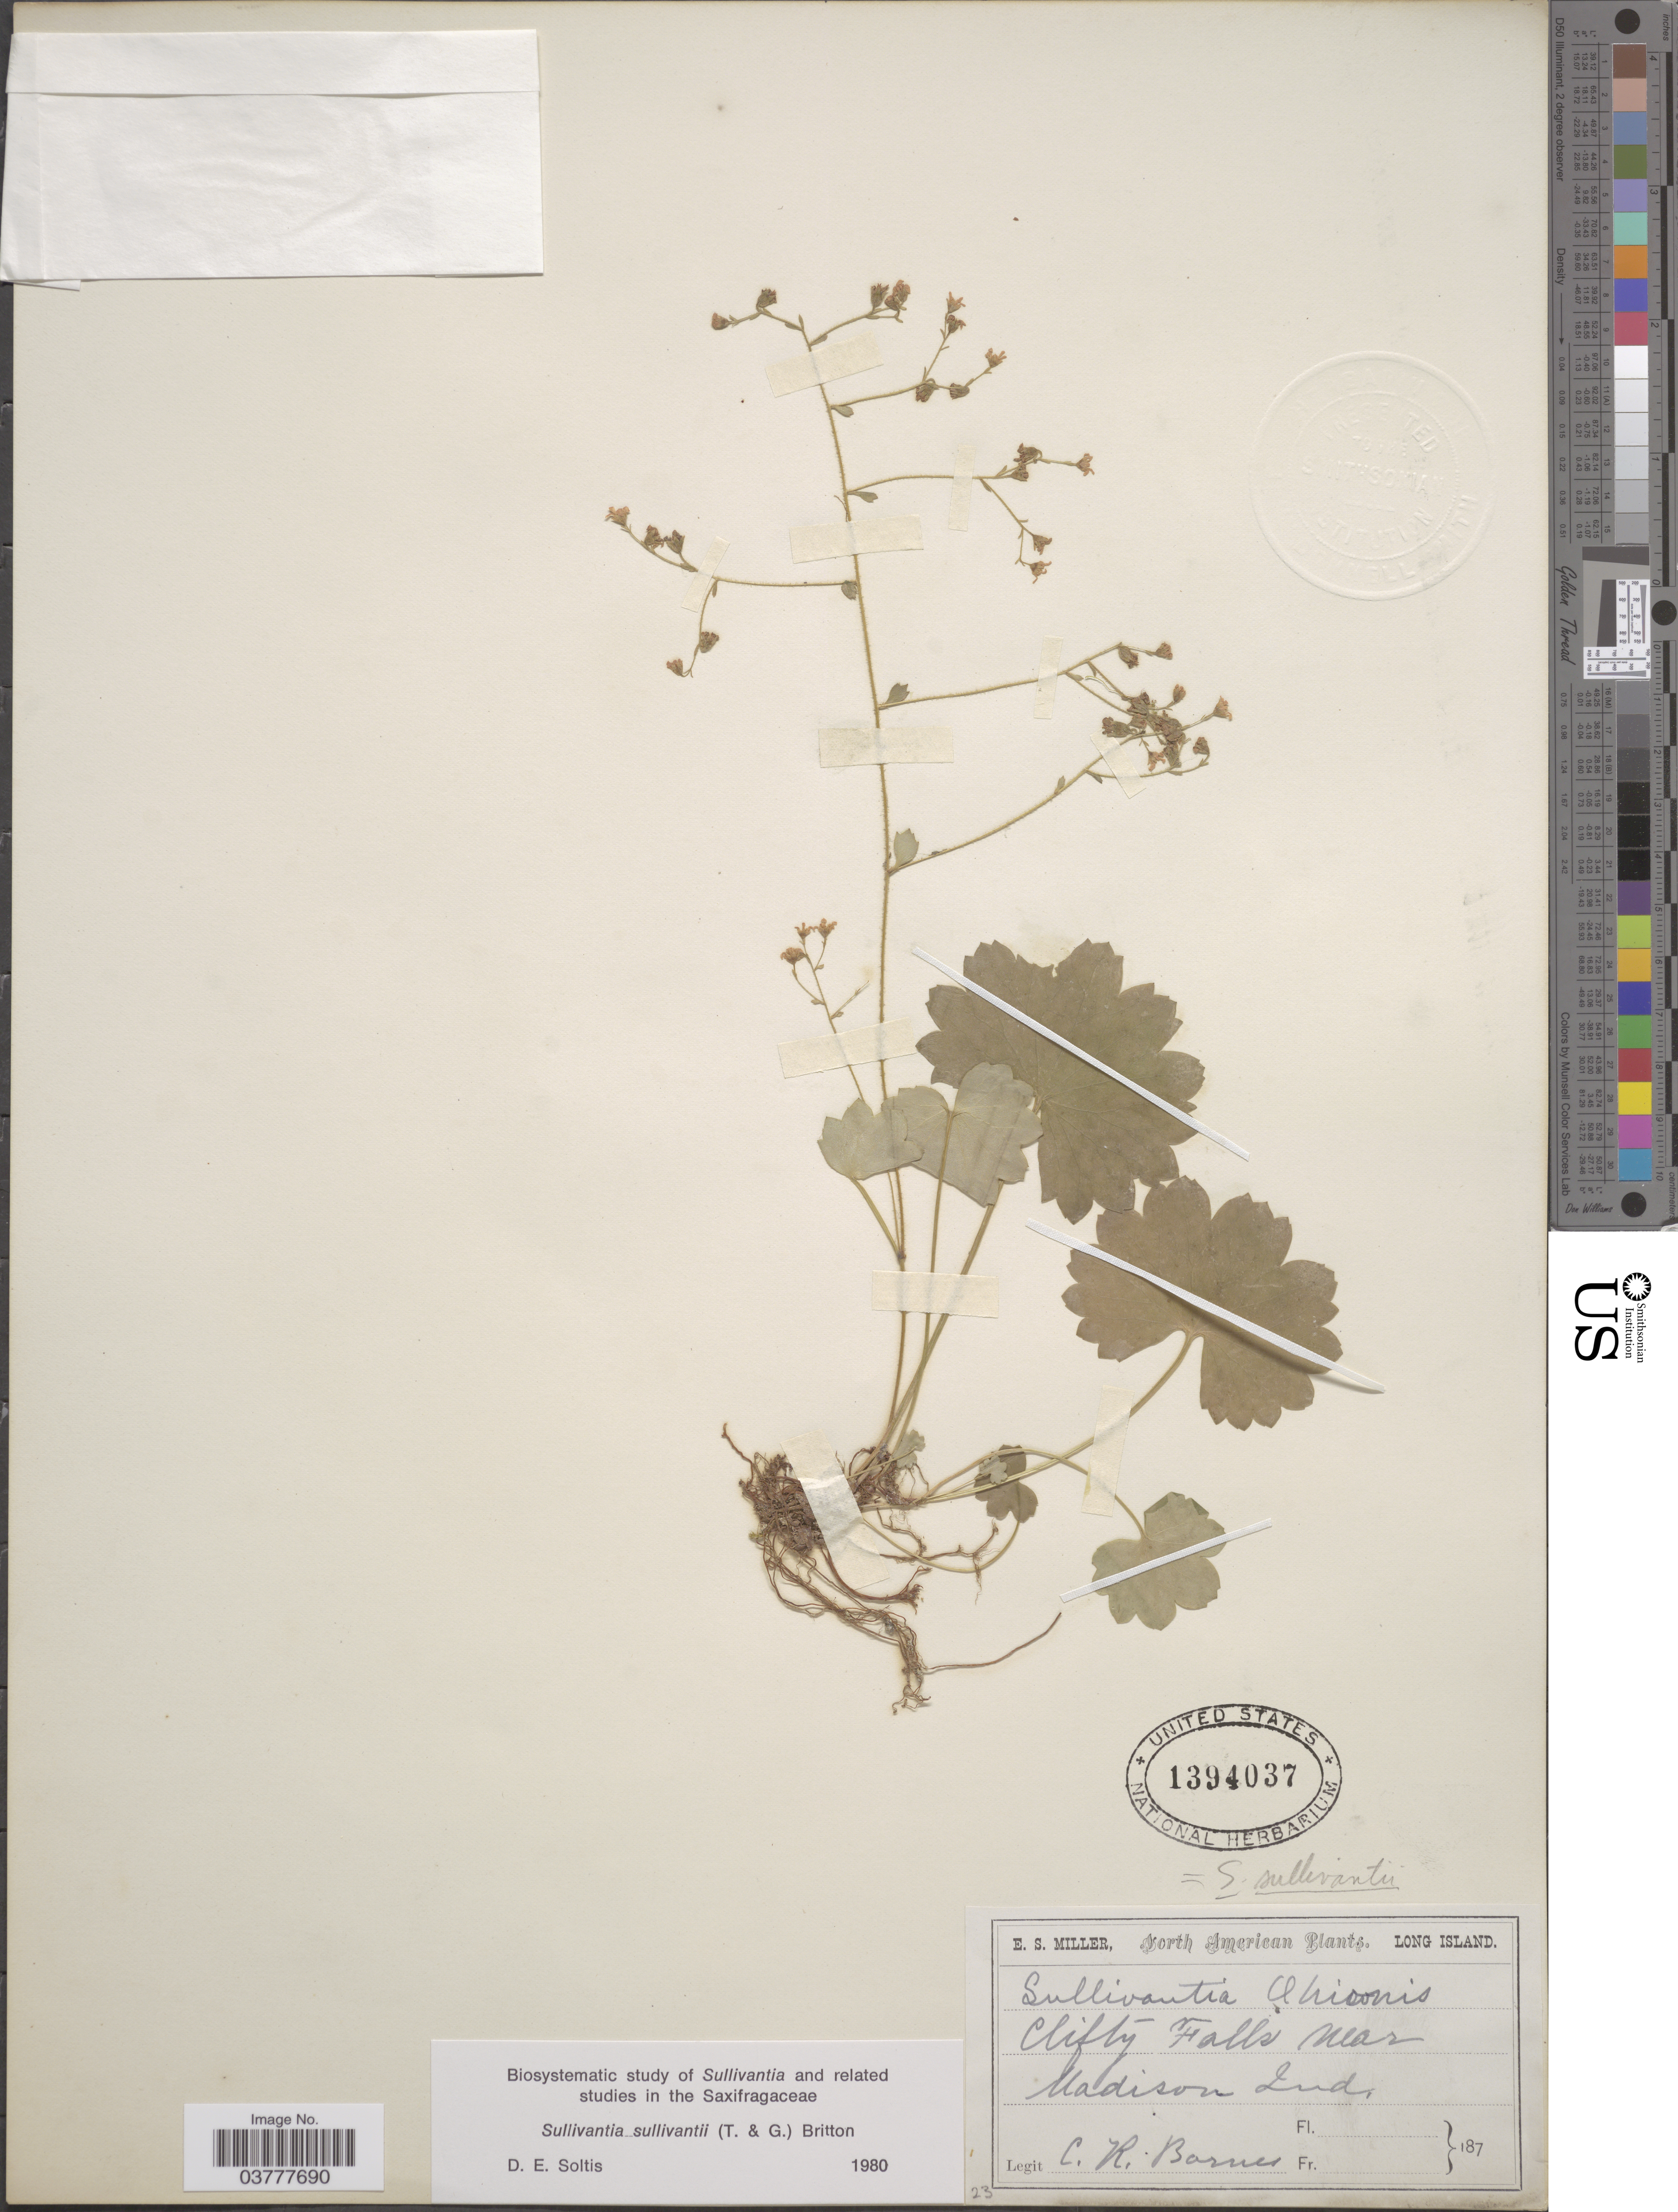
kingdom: Plantae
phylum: Tracheophyta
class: Magnoliopsida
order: Saxifragales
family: Saxifragaceae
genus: Sullivantia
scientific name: Sullivantia sullivantii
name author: (Torr. & A. Gray) Britton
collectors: C. R. Barnes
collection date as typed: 187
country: United States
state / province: Indiana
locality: Clifty Falls near Madison.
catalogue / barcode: US 1394037